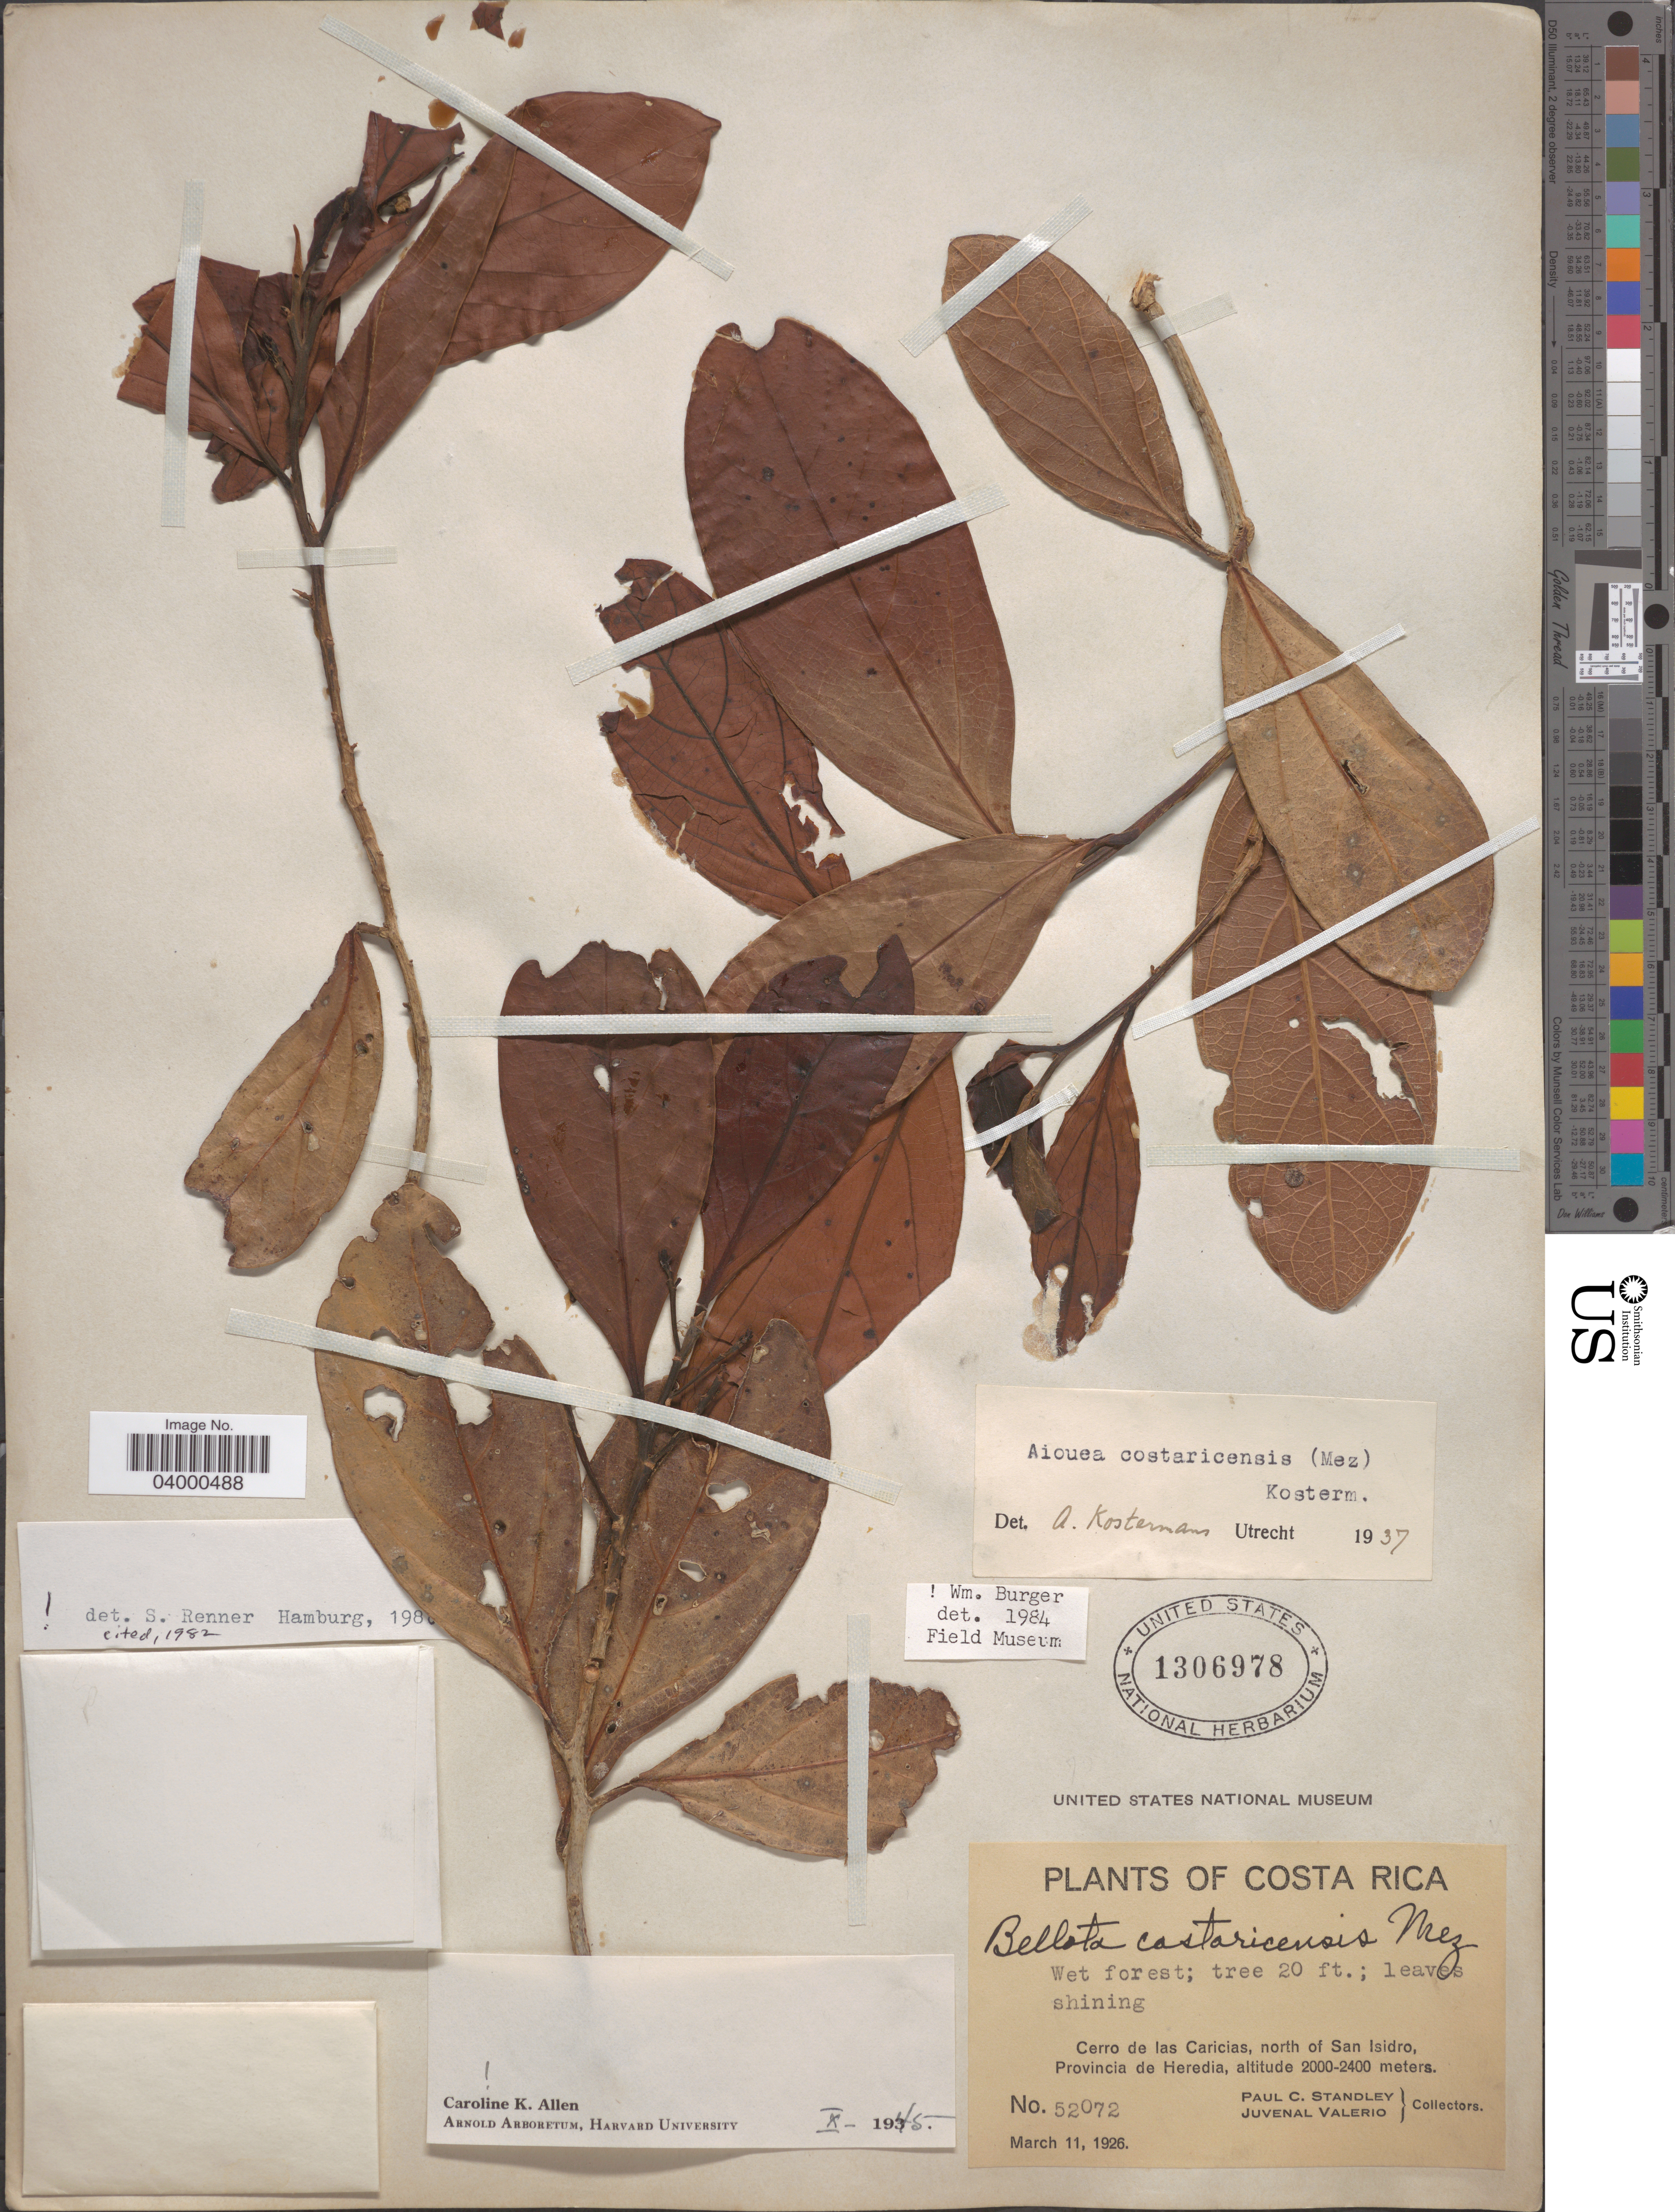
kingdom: Plantae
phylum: Tracheophyta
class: Magnoliopsida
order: Laurales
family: Lauraceae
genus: Aiouea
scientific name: Aiouea costaricensis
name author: (Mez) Kosterm.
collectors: P. C. Standley & J. Valerio R.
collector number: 52072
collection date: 1926-03-11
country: Costa Rica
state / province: Heredia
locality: Cerro de las Caricias, north of San Isidro.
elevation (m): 2000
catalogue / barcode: US 1306978